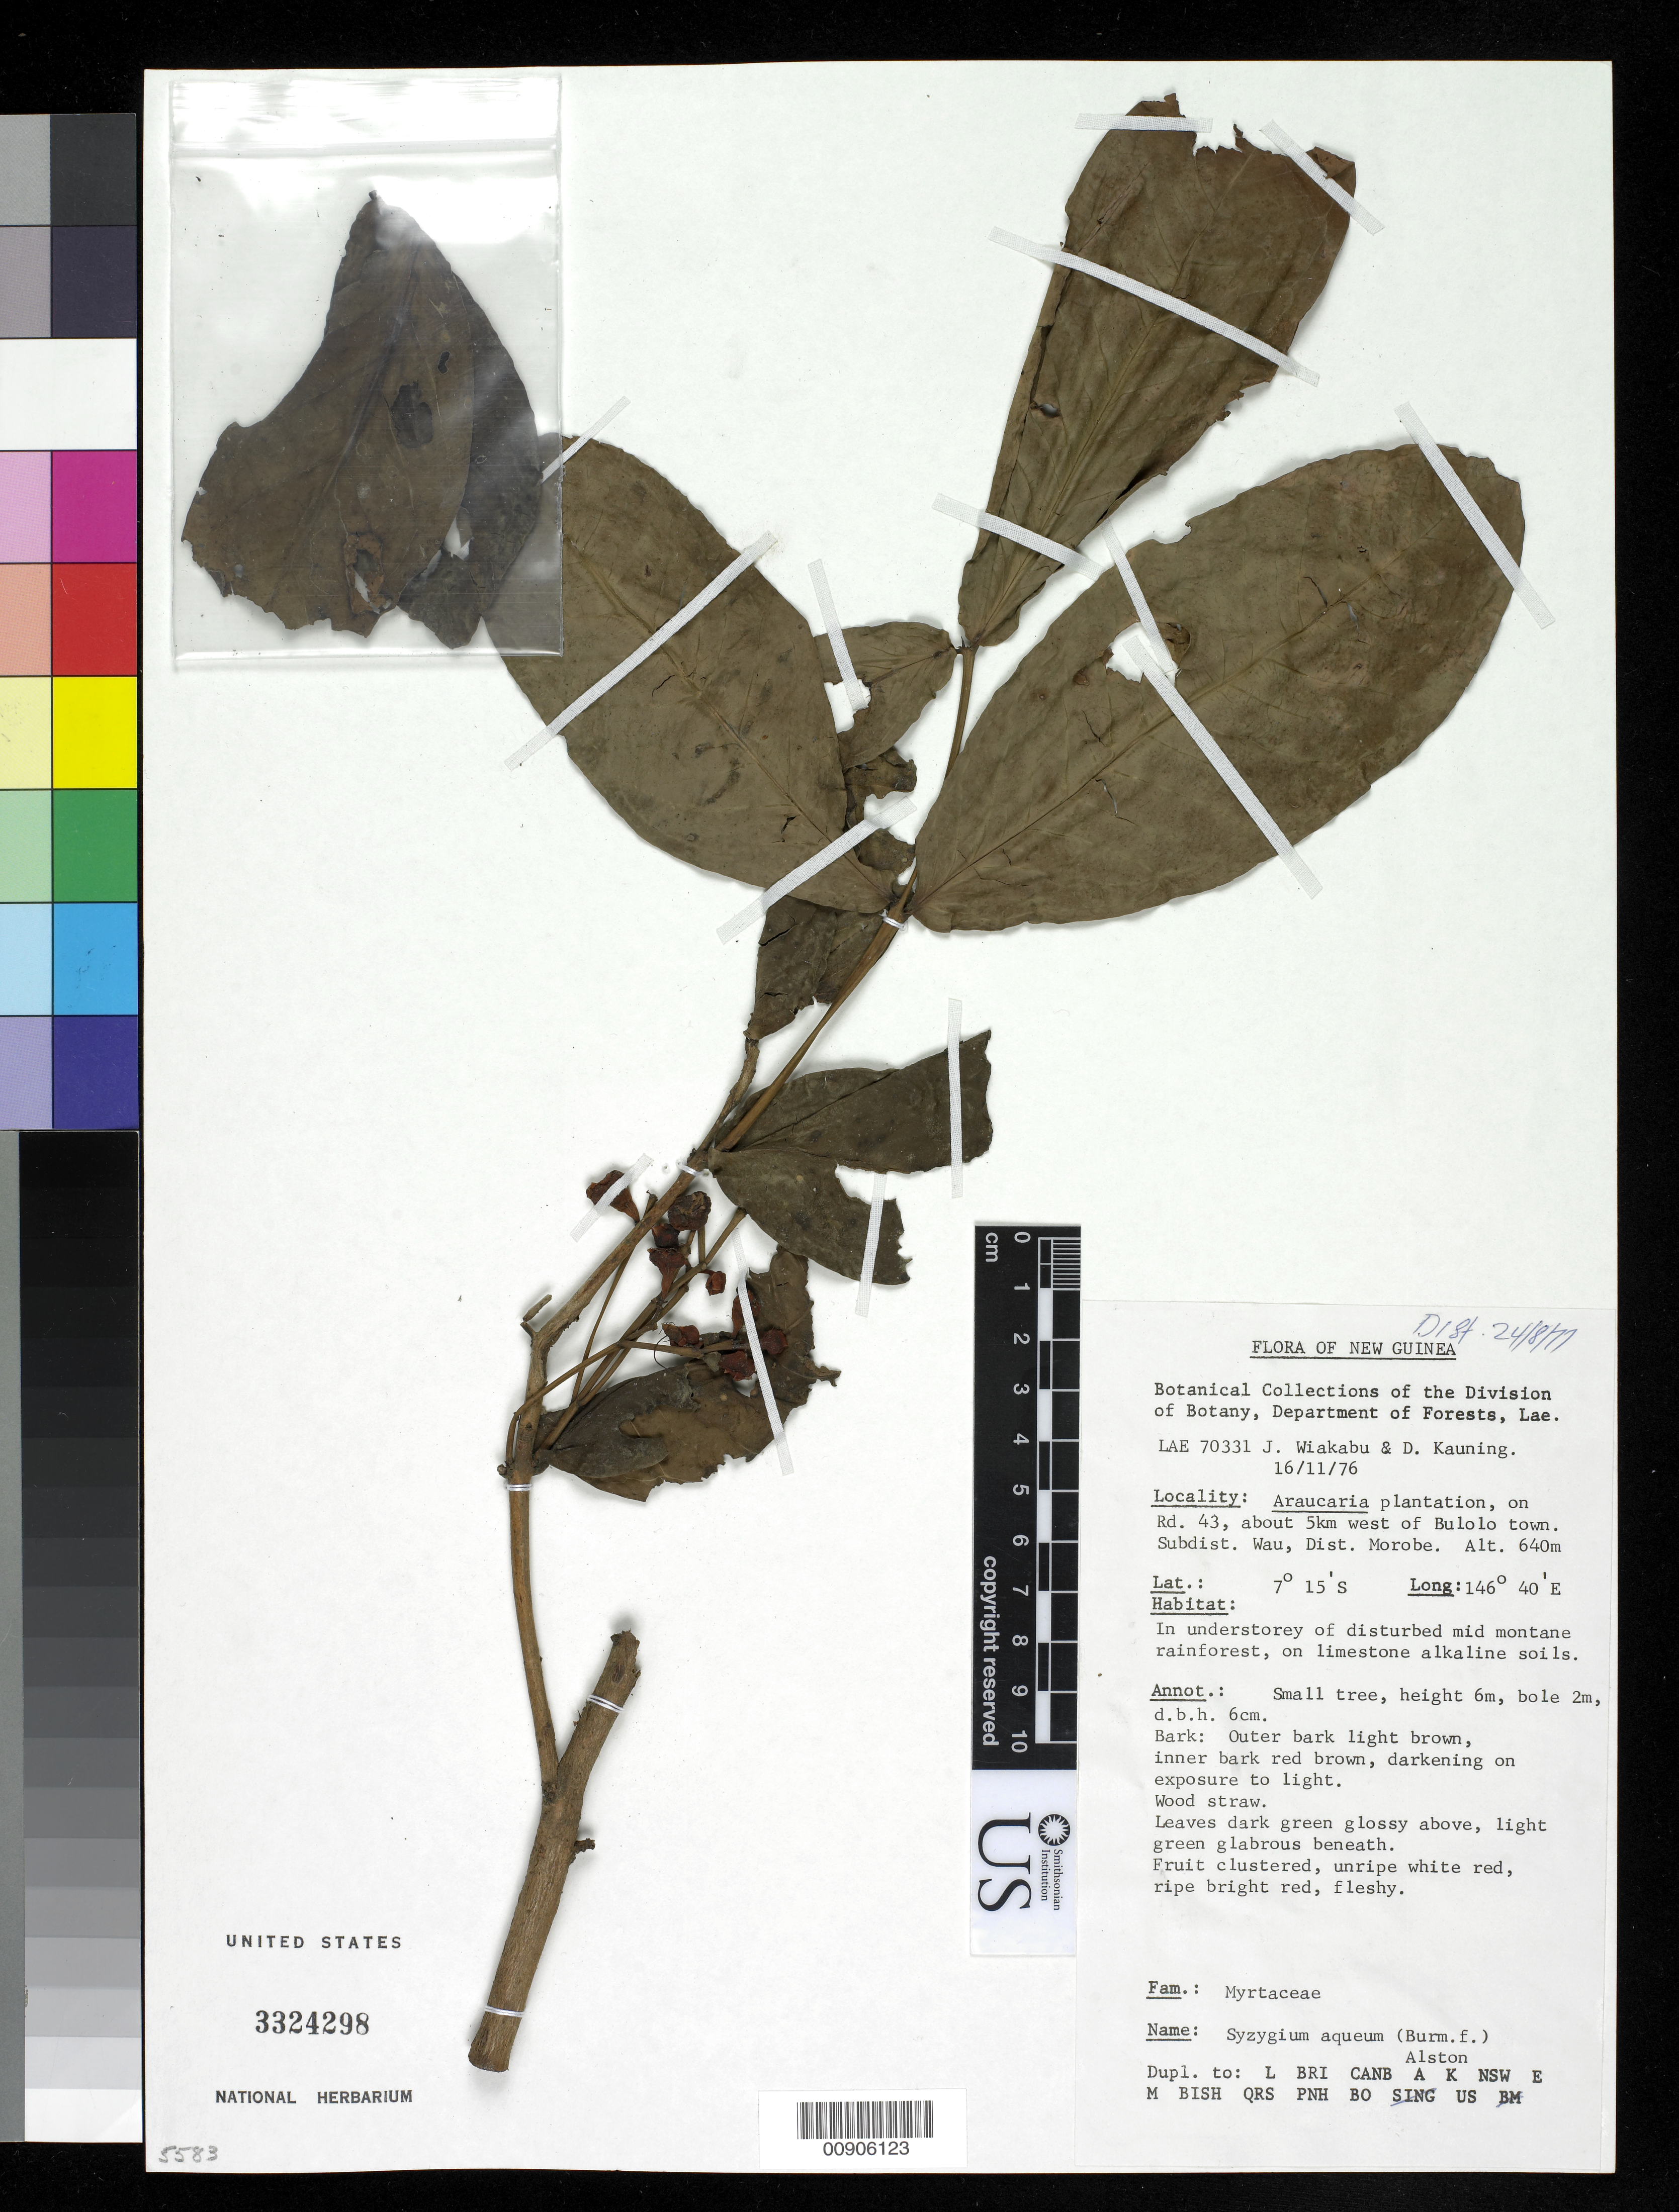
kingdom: Plantae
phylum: Tracheophyta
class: Magnoliopsida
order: Myrtales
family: Myrtaceae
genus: Syzygium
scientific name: Syzygium aqueum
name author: (Burm. f.) Altson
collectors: J. Wiakabu & D. Kauning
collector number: LAE 70331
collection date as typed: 16 Nov 1976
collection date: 1976-11-16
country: Papua New Guinea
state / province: Morobe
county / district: Wau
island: New Guinea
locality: Araucaria plantation, on Rd. 43, about 5km west of Bulolo town.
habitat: In understory of disturbed mid montane rainforest, on limestone alkaline soils.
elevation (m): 640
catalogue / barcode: US 3324298